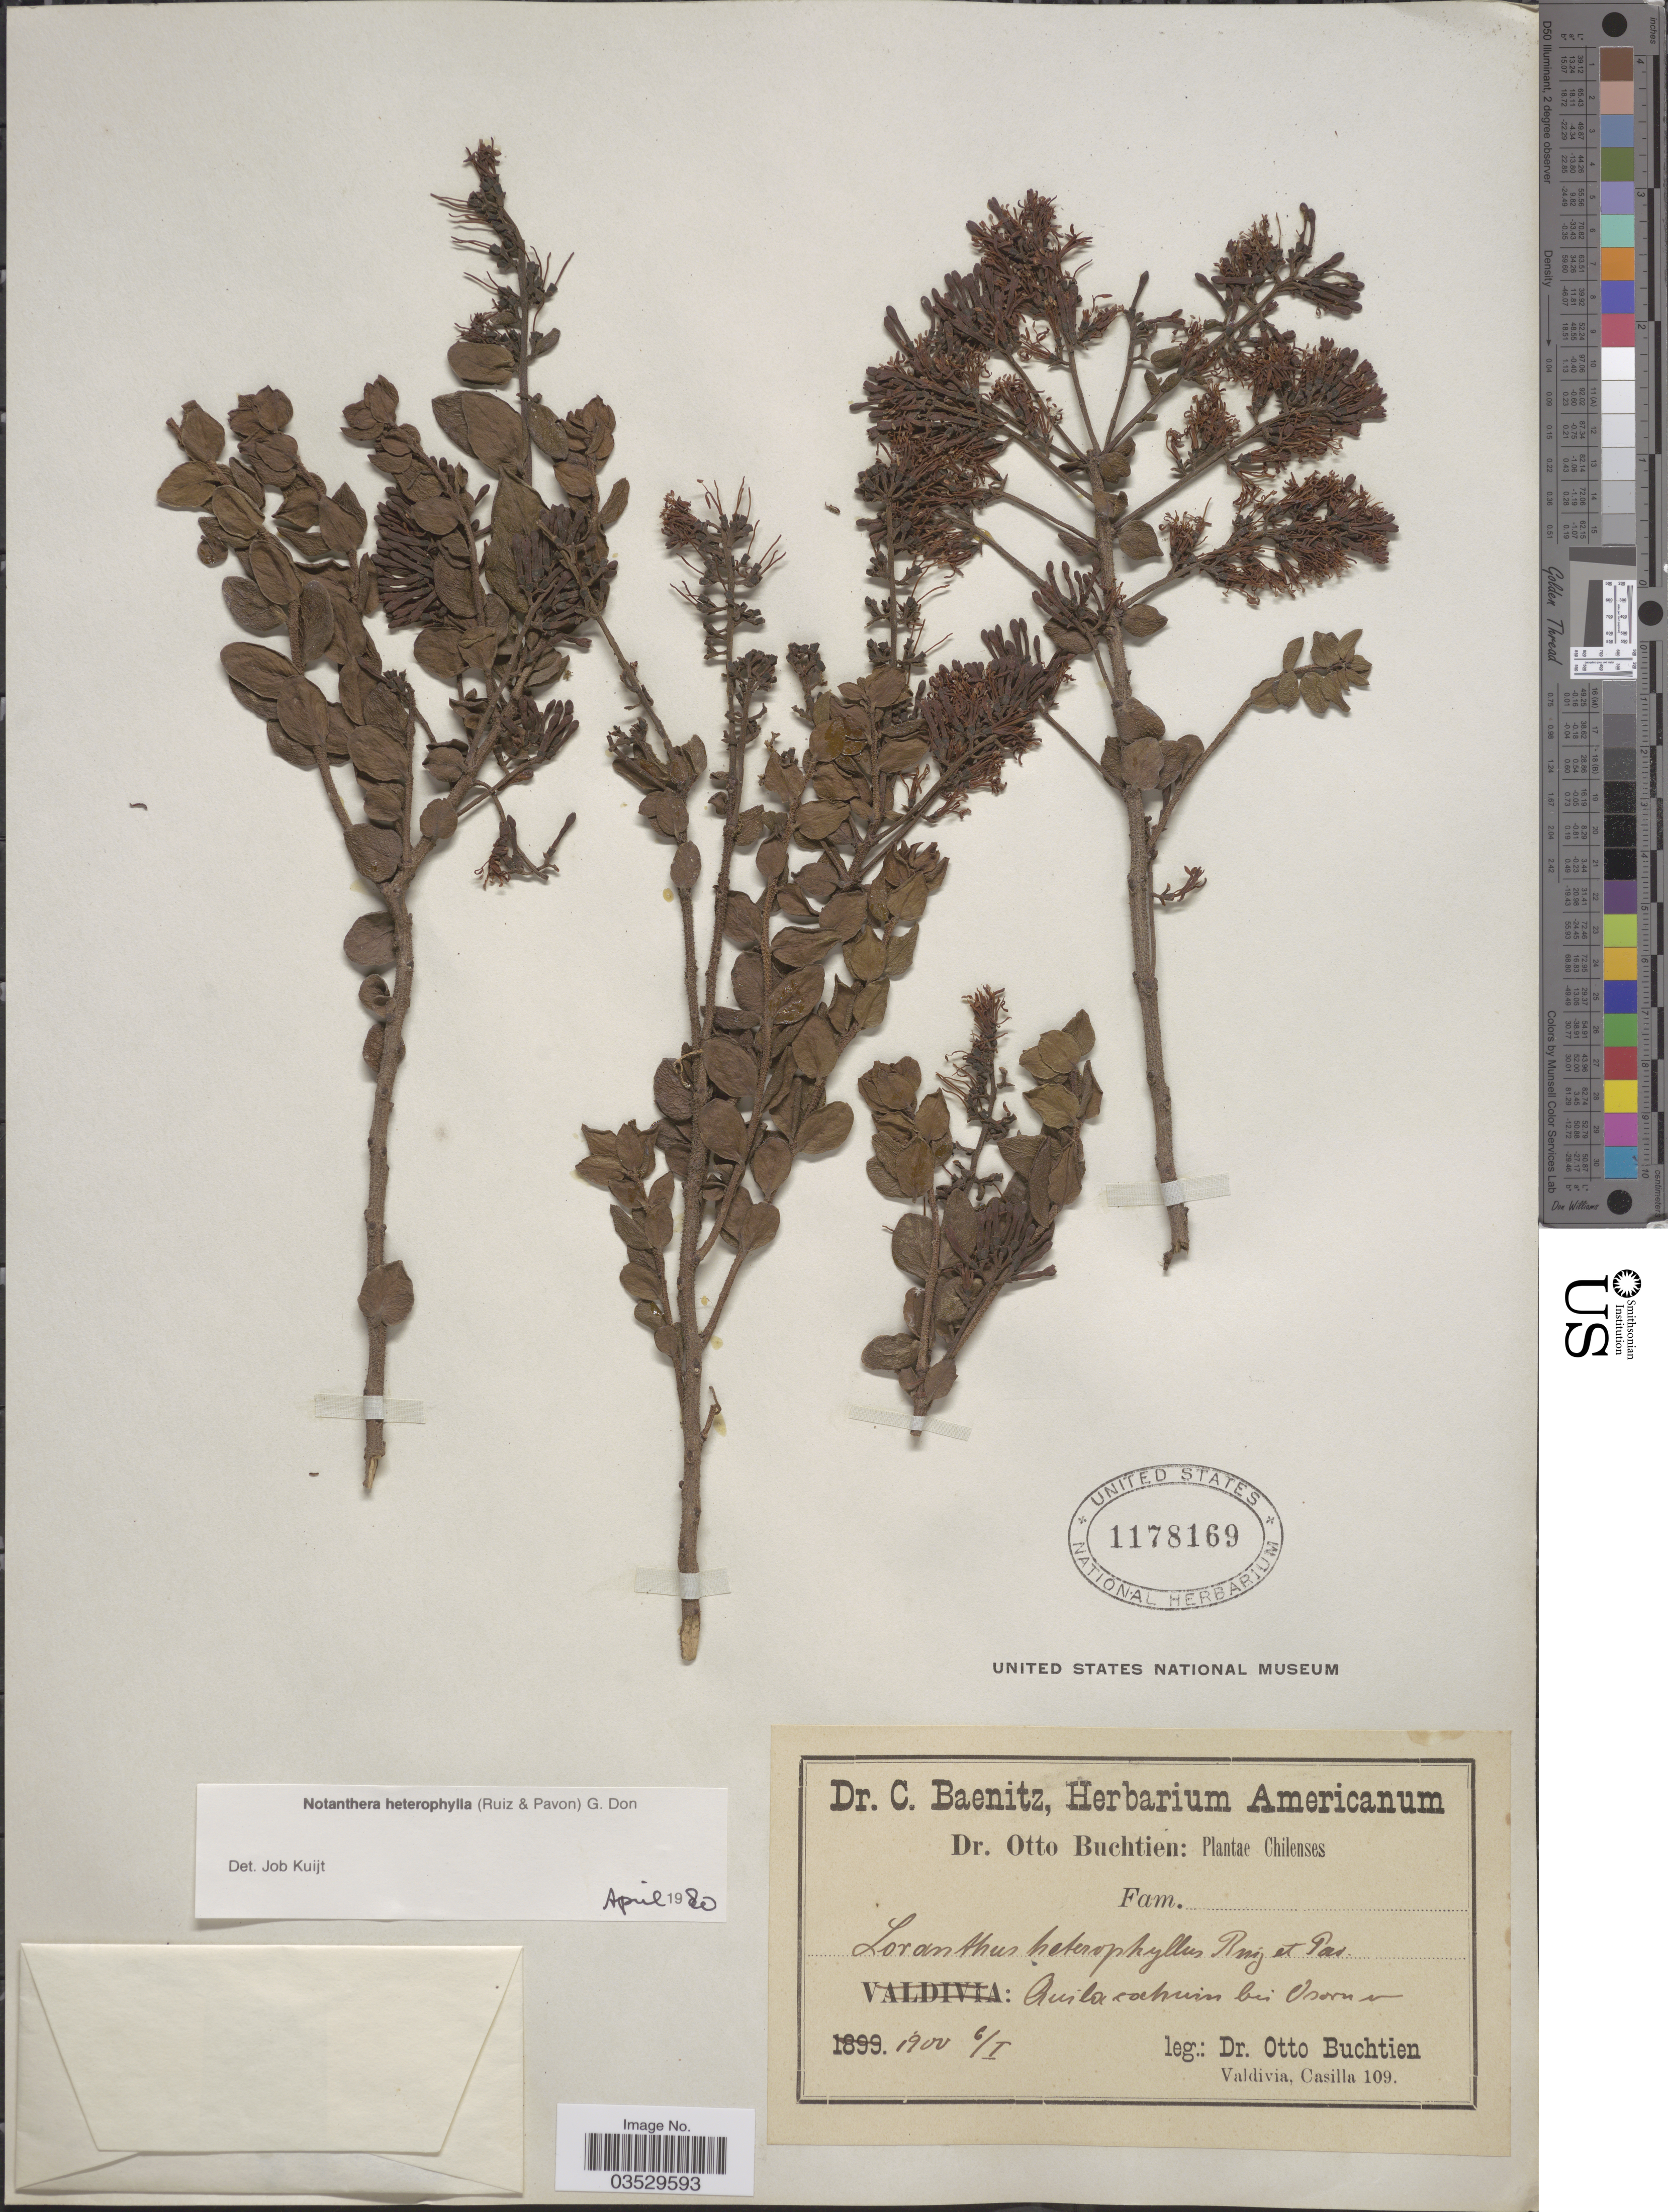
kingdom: Plantae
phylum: Tracheophyta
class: Magnoliopsida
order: Santalales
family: Loranthaceae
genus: Notanthera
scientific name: Notanthera heterophyllus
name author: G. Don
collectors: O. Buchtien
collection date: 1900-01-06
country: Chile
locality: Quila coihuin bei Osorno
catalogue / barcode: US 1178169